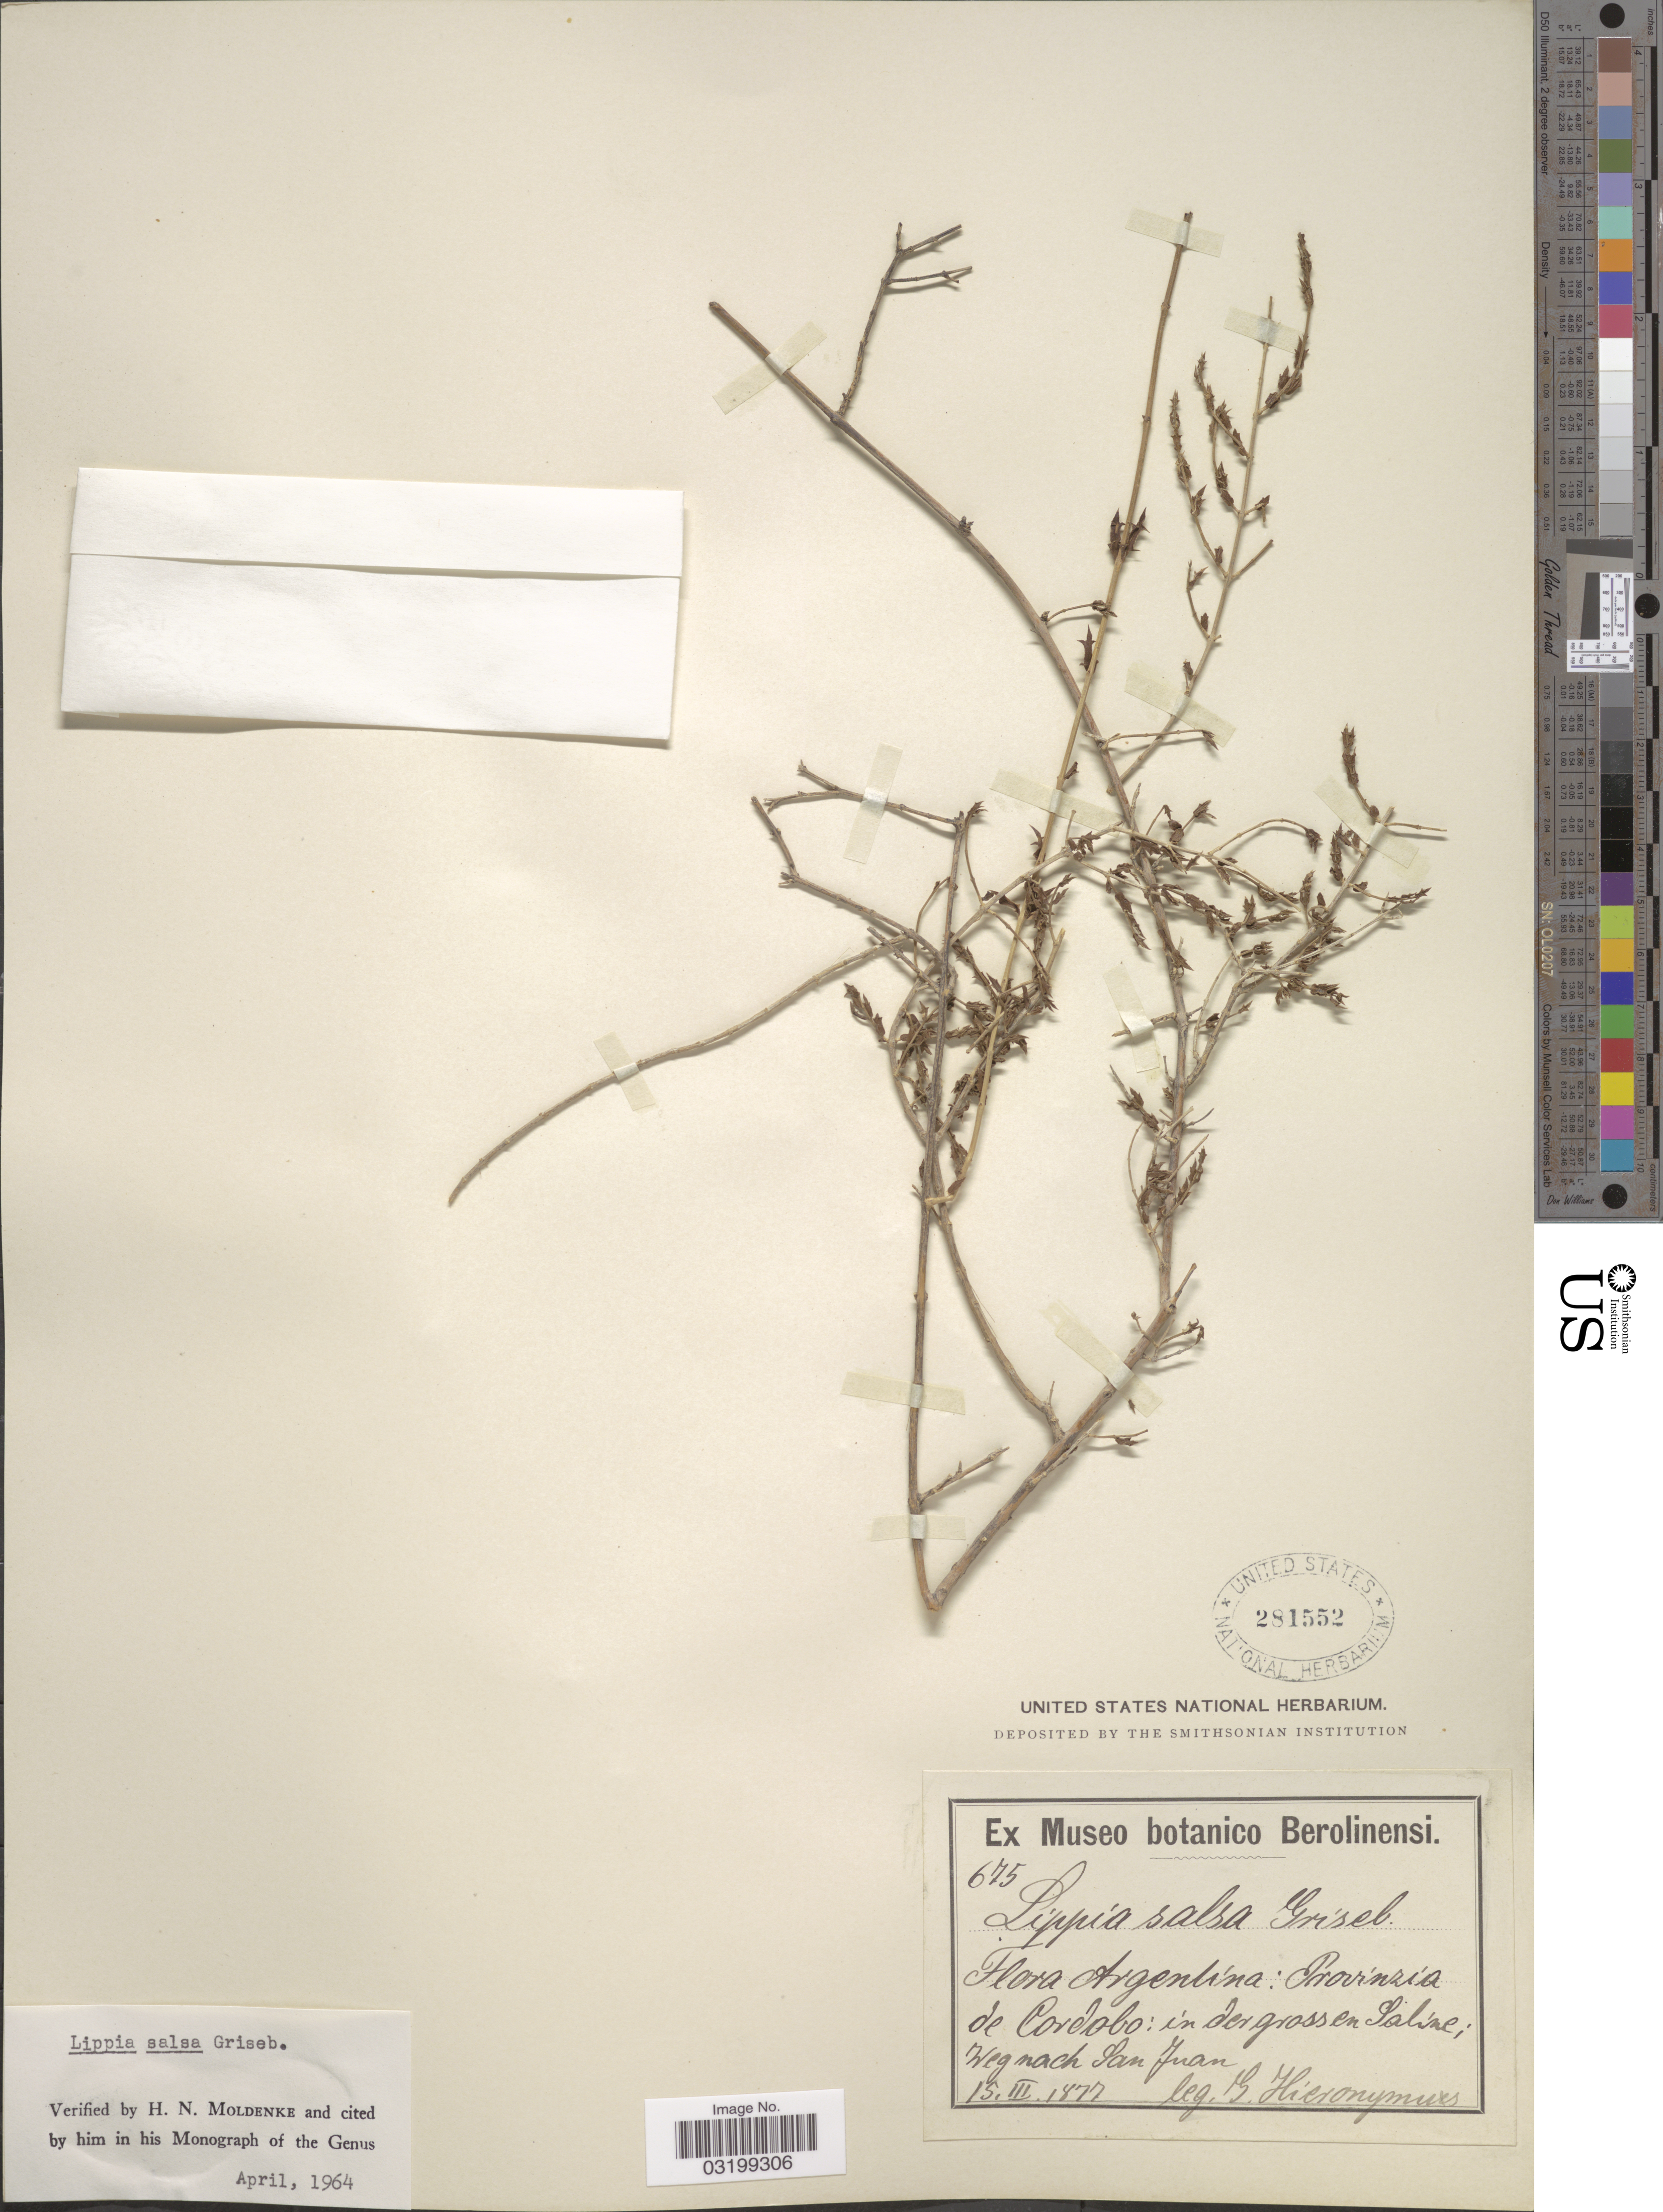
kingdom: Plantae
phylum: Tracheophyta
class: Magnoliopsida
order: Lamiales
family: Verbenaceae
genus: Lippia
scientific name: Lippia salsa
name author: Griseb.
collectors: G. H. Hieronymus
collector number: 675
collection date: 1877-03-15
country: Argentina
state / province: Cordoba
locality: In der grassen Saline; weg nach San Juan.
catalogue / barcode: US 281552